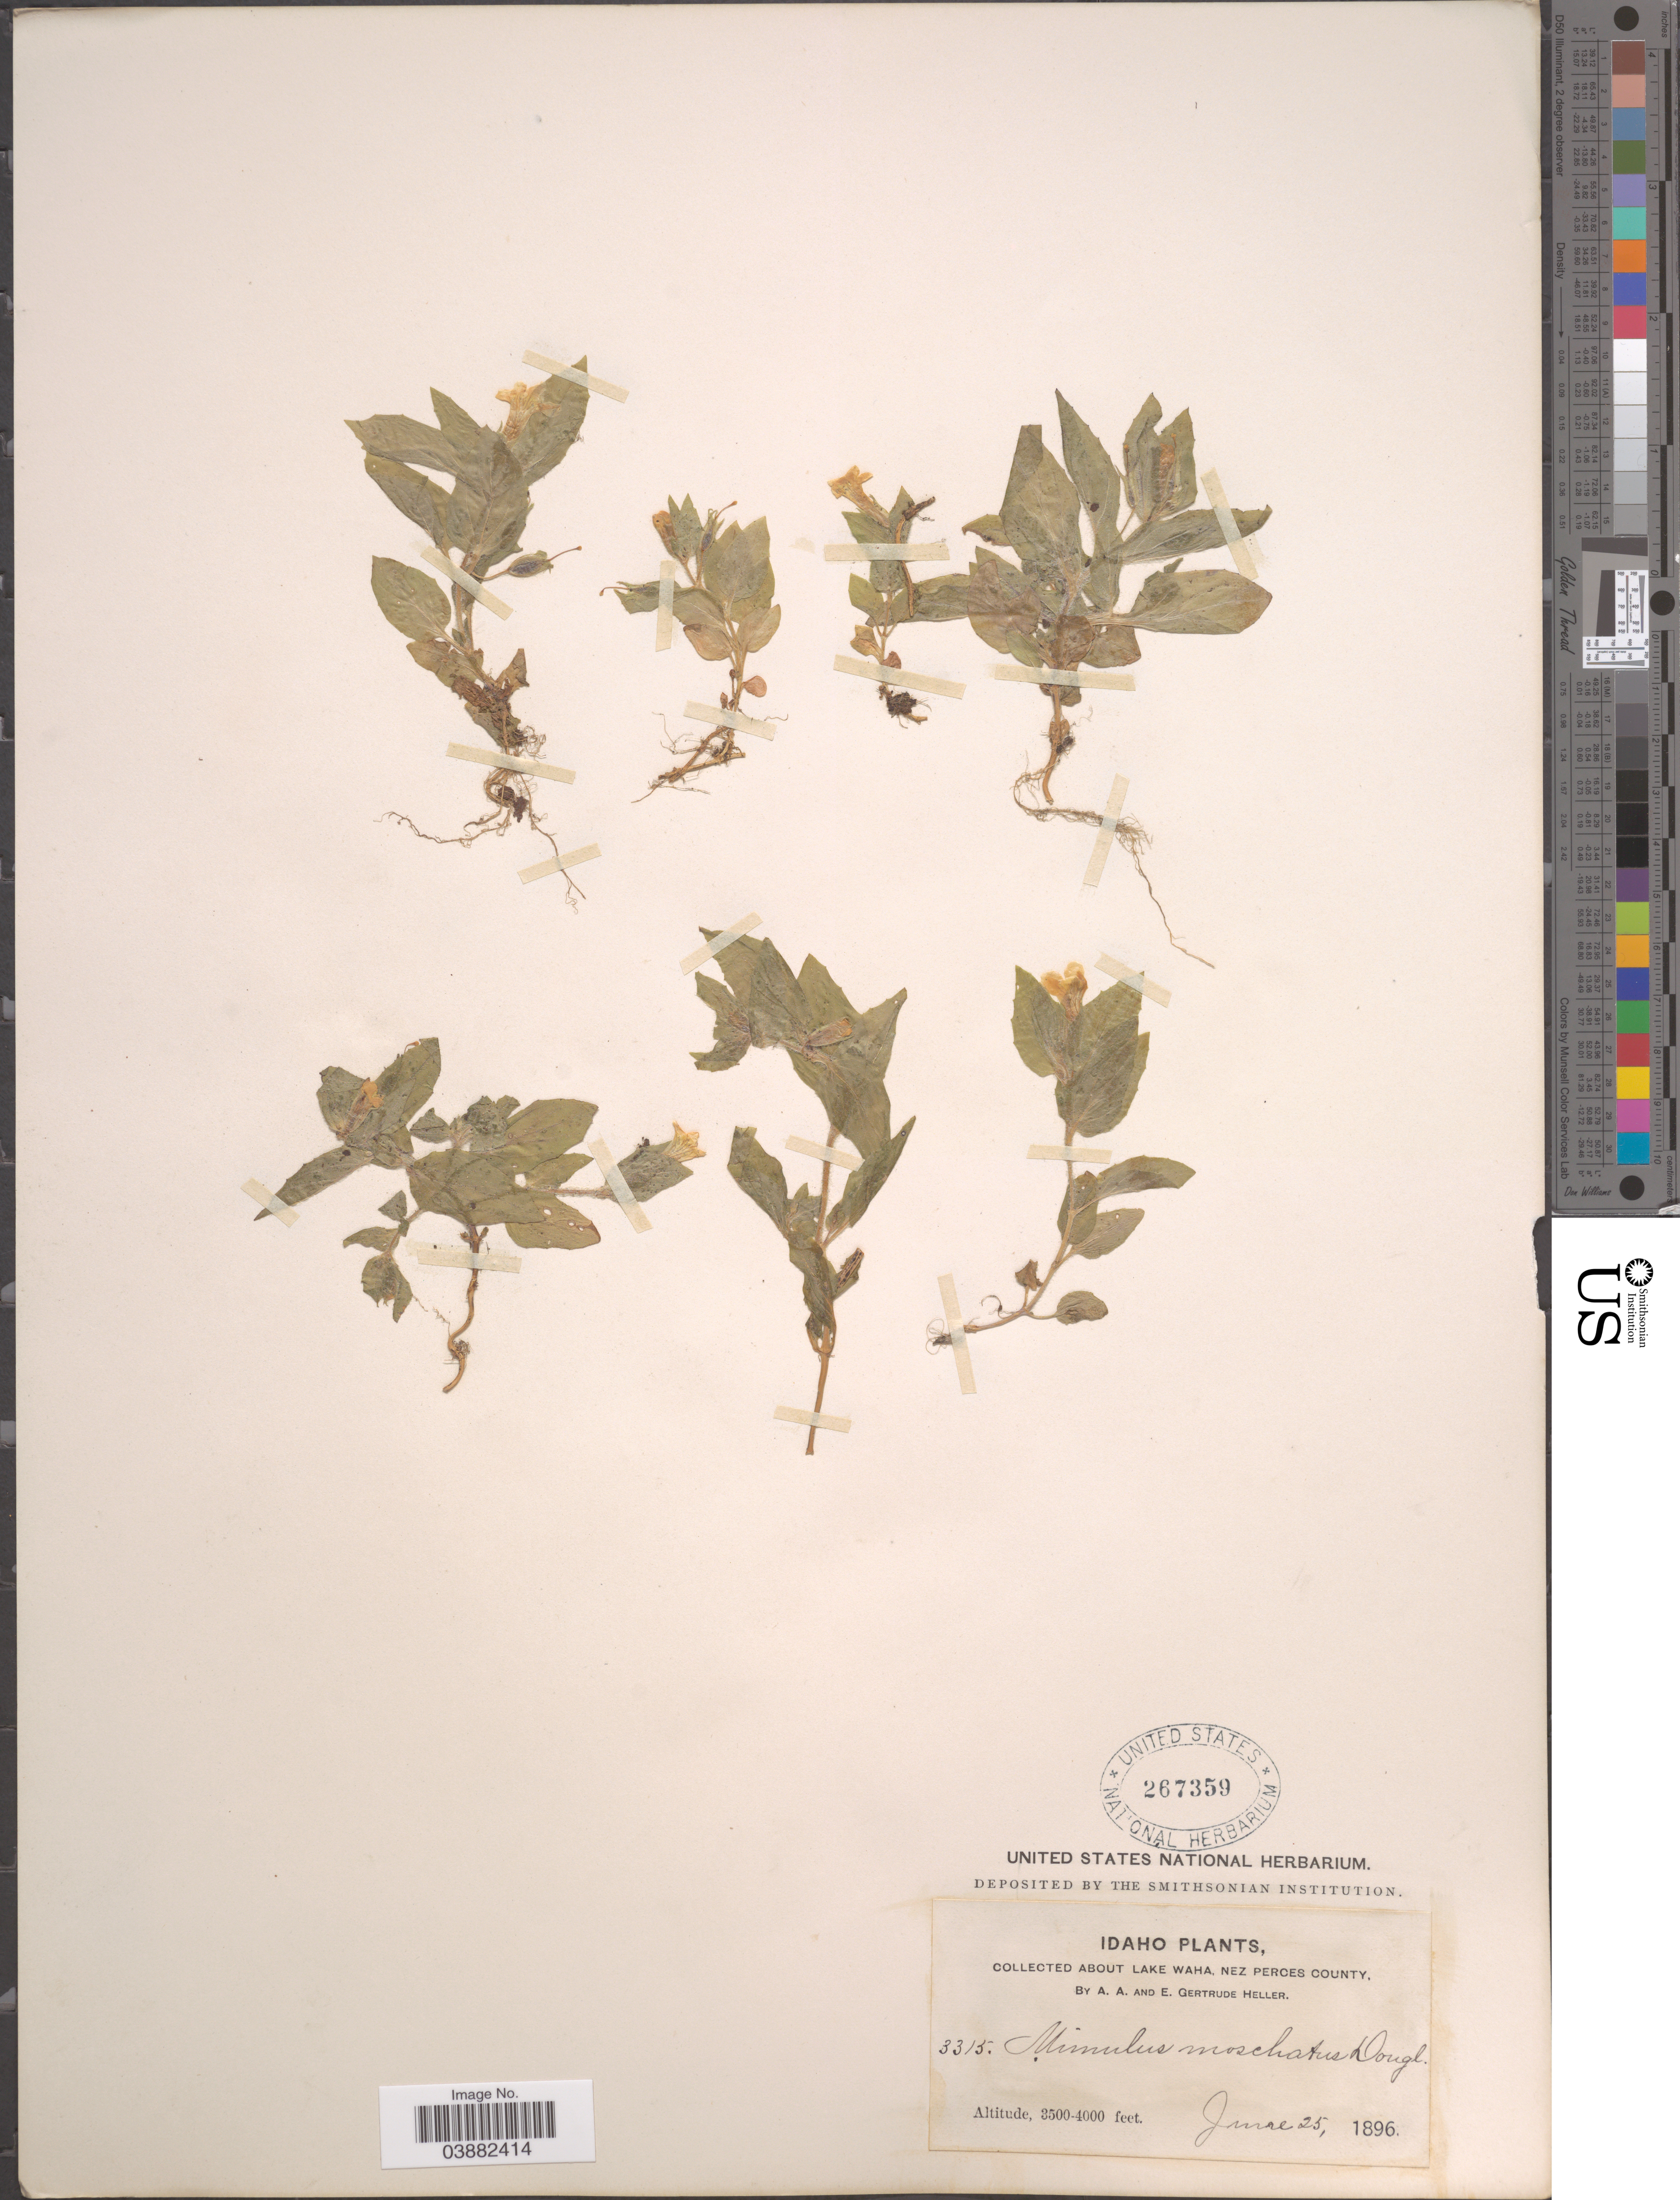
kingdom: Plantae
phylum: Tracheophyta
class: Magnoliopsida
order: Lamiales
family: Phrymaceae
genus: Mimulus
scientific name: Mimulus moschatus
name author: Douglas ex Lindl.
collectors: A. A. Heller & E. G. Heller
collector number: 3315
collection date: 1896-06-25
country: United States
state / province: Idaho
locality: About Lake Waha, Nez Perces County.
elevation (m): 1067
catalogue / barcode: US 267359